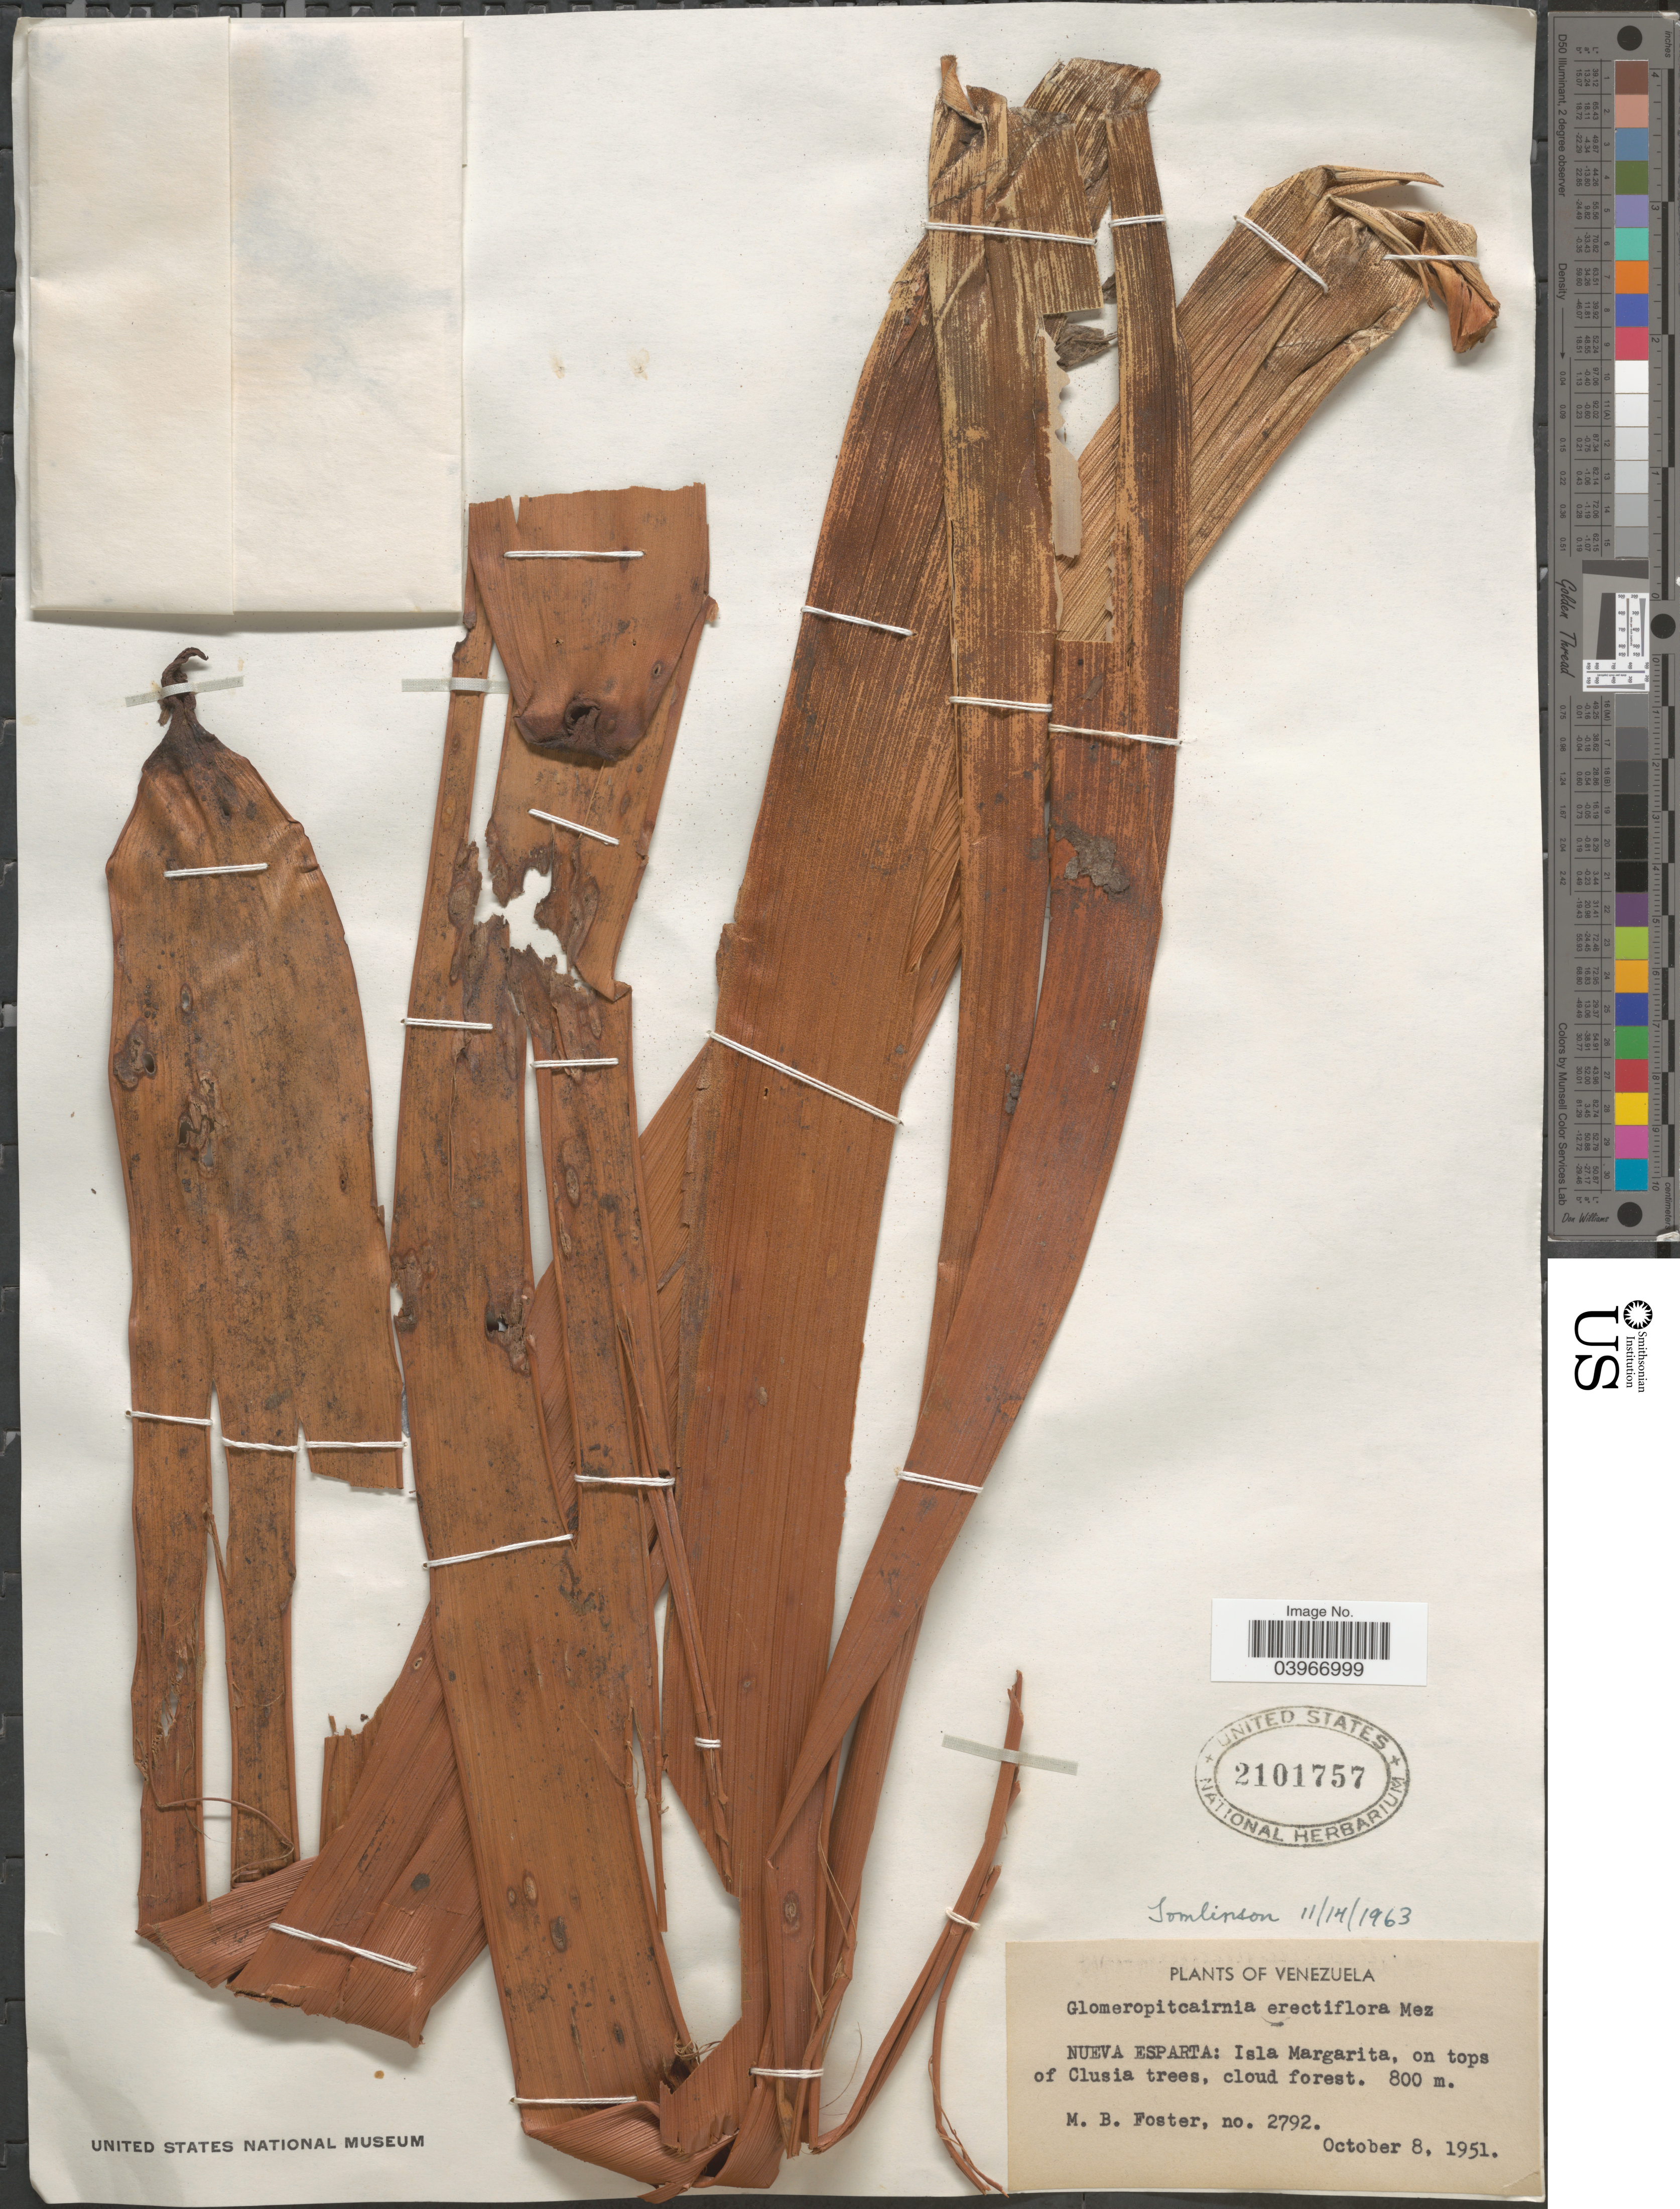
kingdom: Plantae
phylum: Tracheophyta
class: Liliopsida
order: Poales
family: Bromeliaceae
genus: Glomeropitcairnia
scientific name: Glomeropitcairnia erectiflora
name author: Mez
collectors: M. B. Foster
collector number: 2792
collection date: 1951-10-08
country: Venezuela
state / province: Nueva Esparta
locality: Isla Margarita.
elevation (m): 800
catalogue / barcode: US 2101757